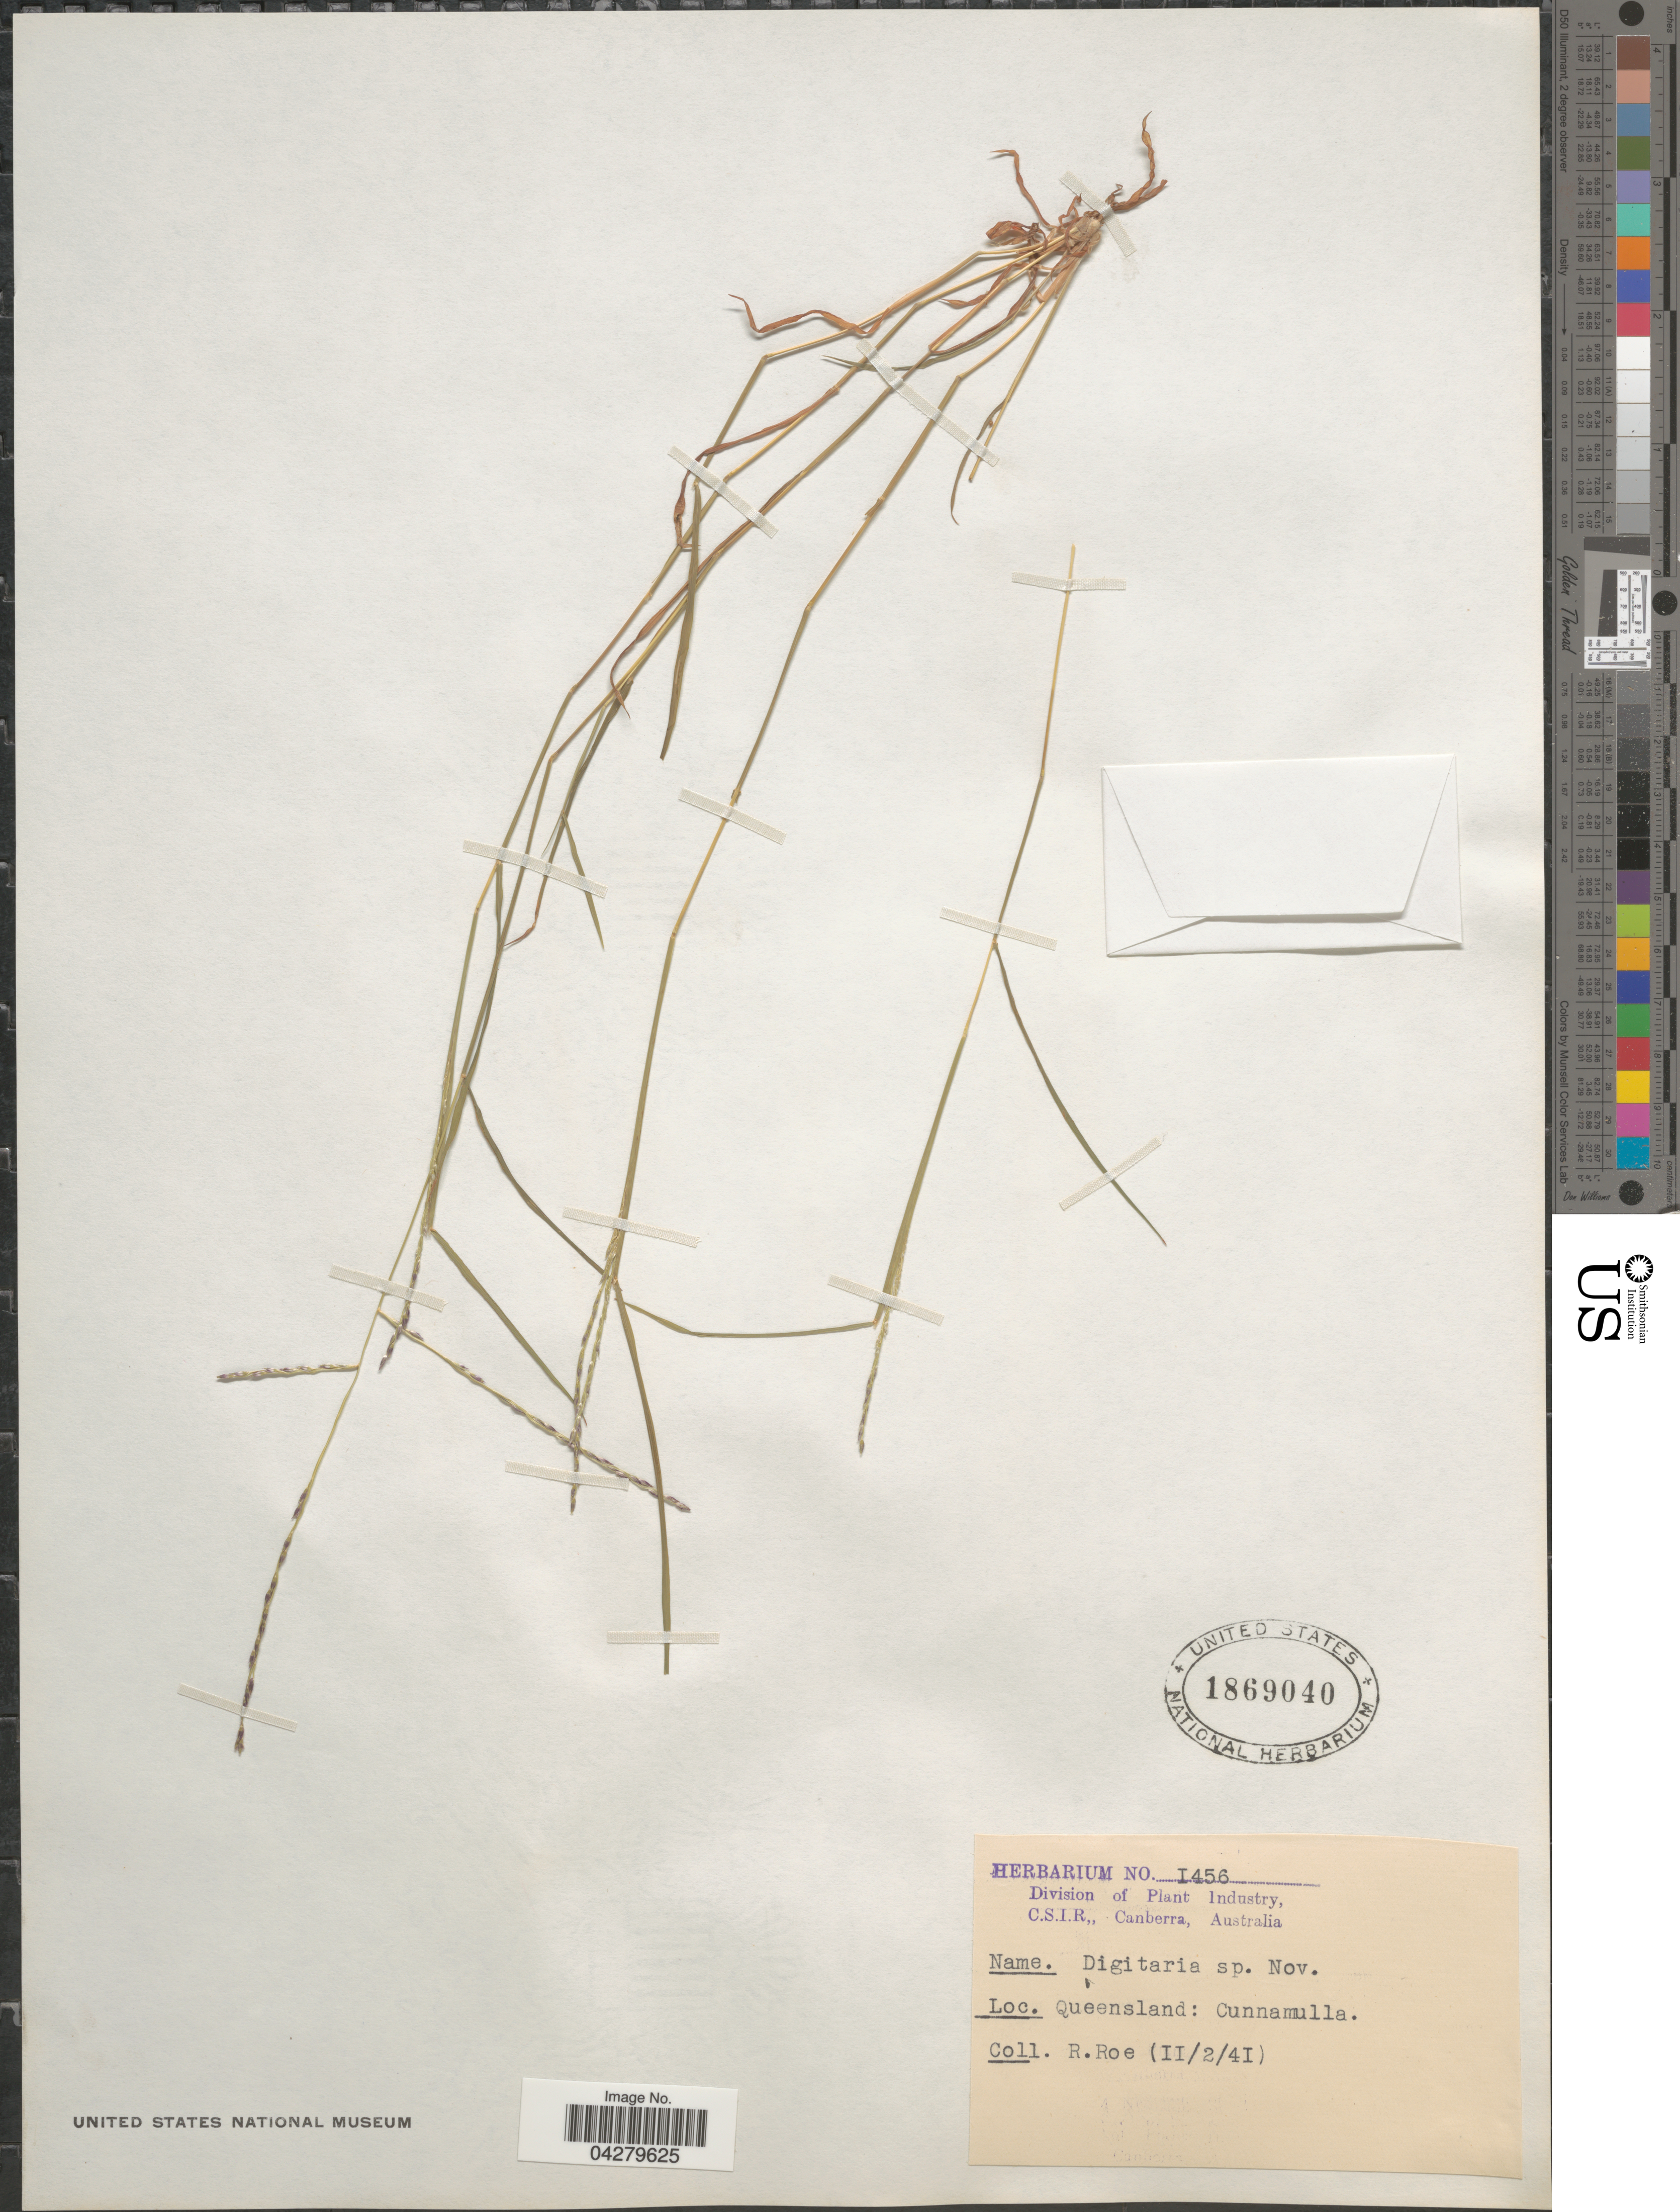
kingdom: Plantae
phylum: Tracheophyta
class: Liliopsida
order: Poales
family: Poaceae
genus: Digitaria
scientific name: Digitaria sp.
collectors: R. Roe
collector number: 1456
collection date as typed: Transcribed d/m/y: 2/2/41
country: Australia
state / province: Queensland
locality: Cunnamulla.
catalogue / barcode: US 1869040